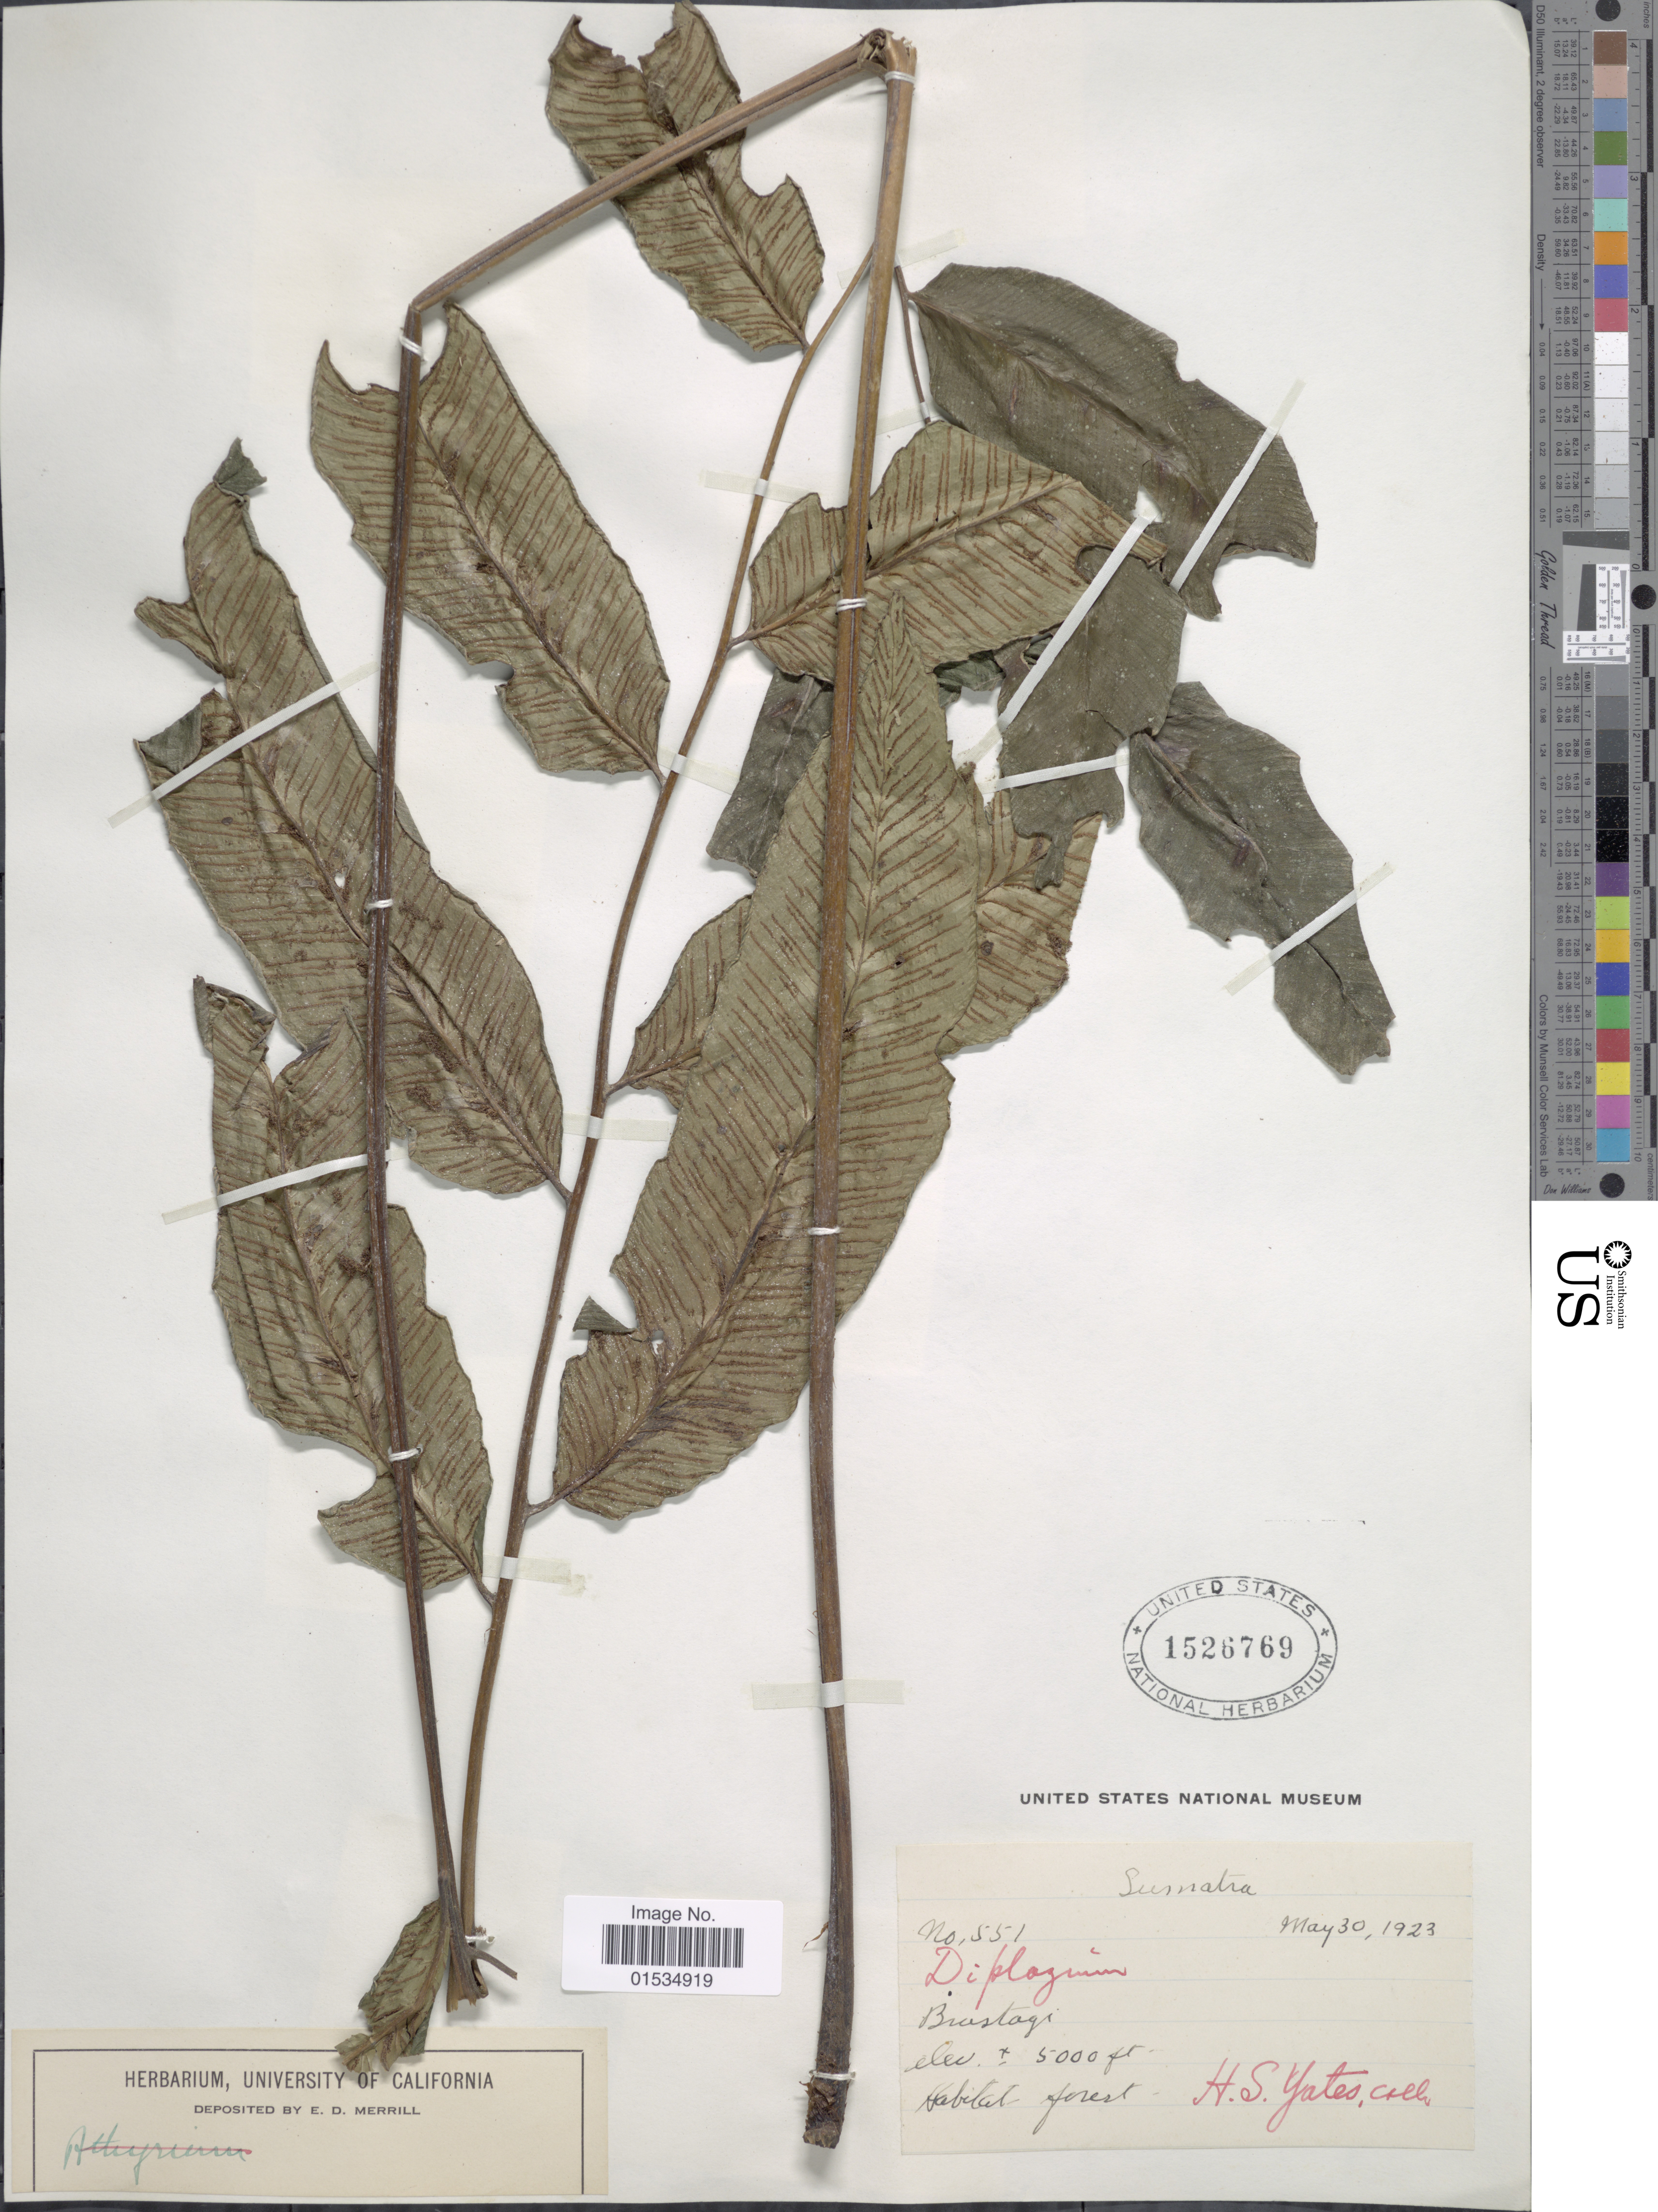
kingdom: Plantae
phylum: Tracheophyta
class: Polypodiopsida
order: Polypodiales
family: Athyriaceae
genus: Diplazium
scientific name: Diplazium fraxinifolium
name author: C. Presl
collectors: H. S. Yates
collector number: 551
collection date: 1923-05-30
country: Indonesia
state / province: Sumatra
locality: Brastagi [interpreted]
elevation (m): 1524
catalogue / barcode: US 1526769